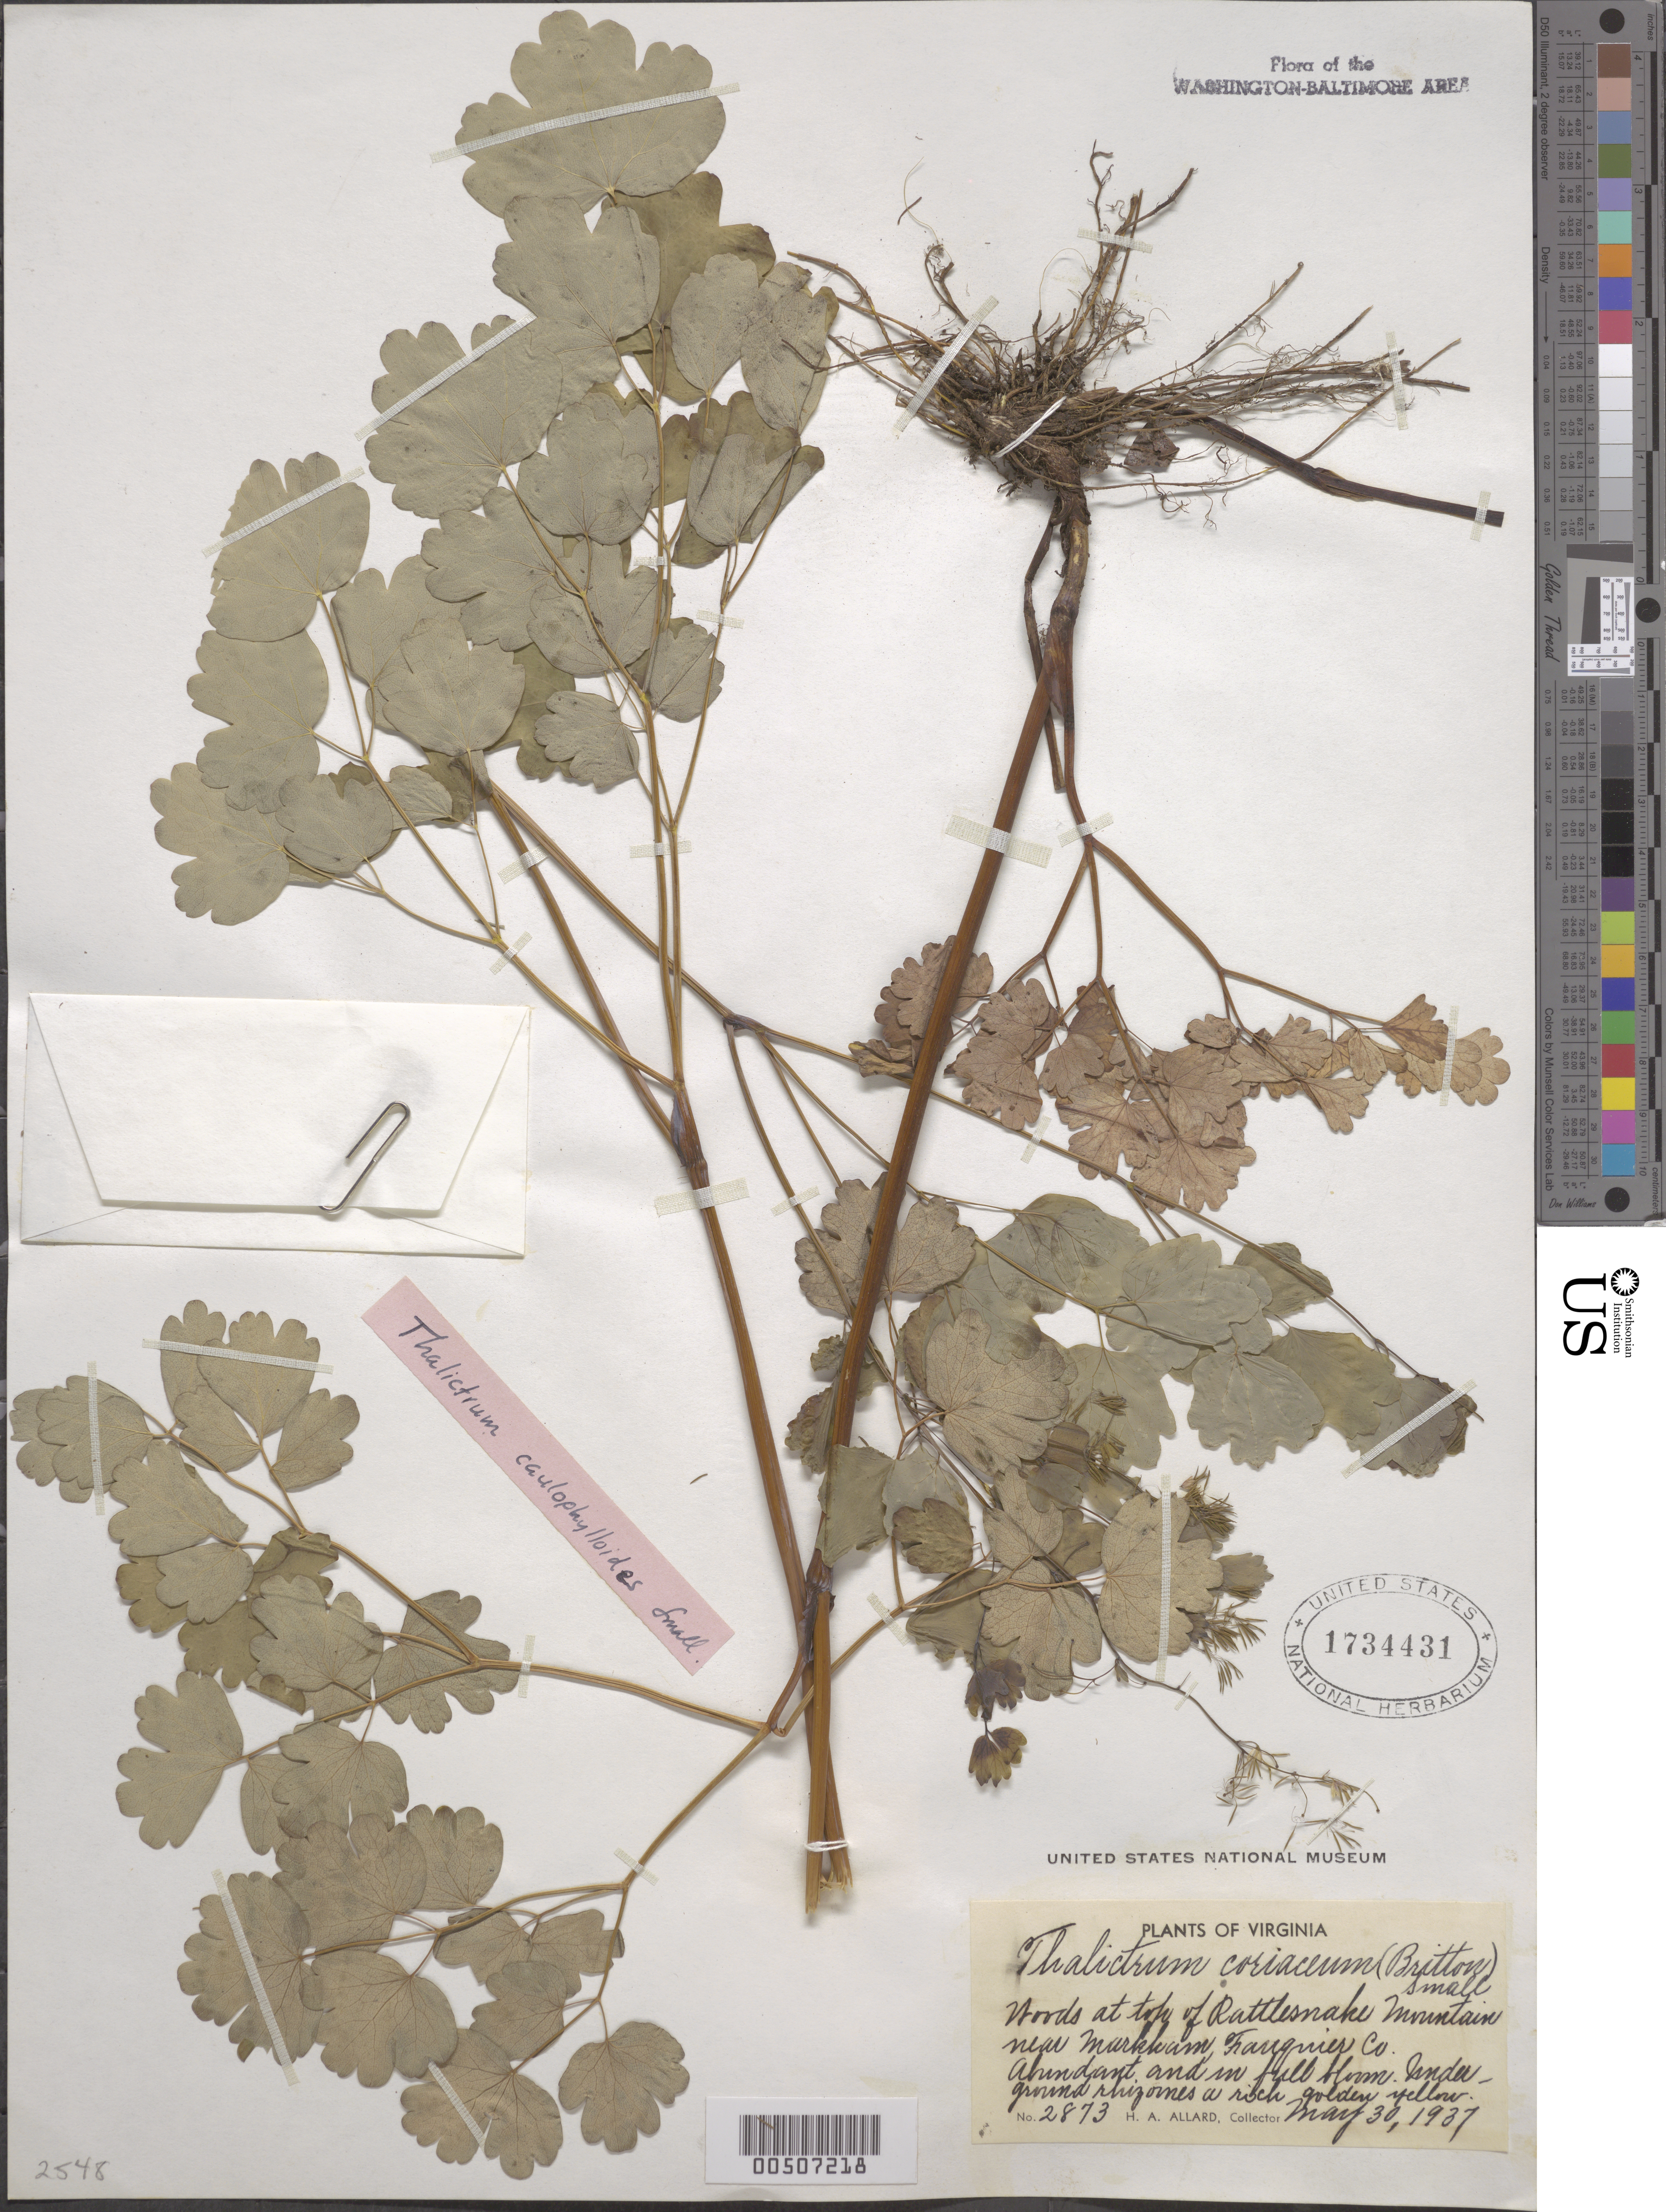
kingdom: Plantae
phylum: Tracheophyta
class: Magnoliopsida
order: Ranunculales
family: Ranunculaceae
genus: Thalictrum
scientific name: Thalictrum coriaceum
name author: (Britton) Small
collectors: H. A. Allard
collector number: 2873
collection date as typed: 30 May 1937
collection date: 1937-05-30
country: United States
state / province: Virginia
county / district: Fauquier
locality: Top of Rattlesnake Mountain near Markham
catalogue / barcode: US 1734431